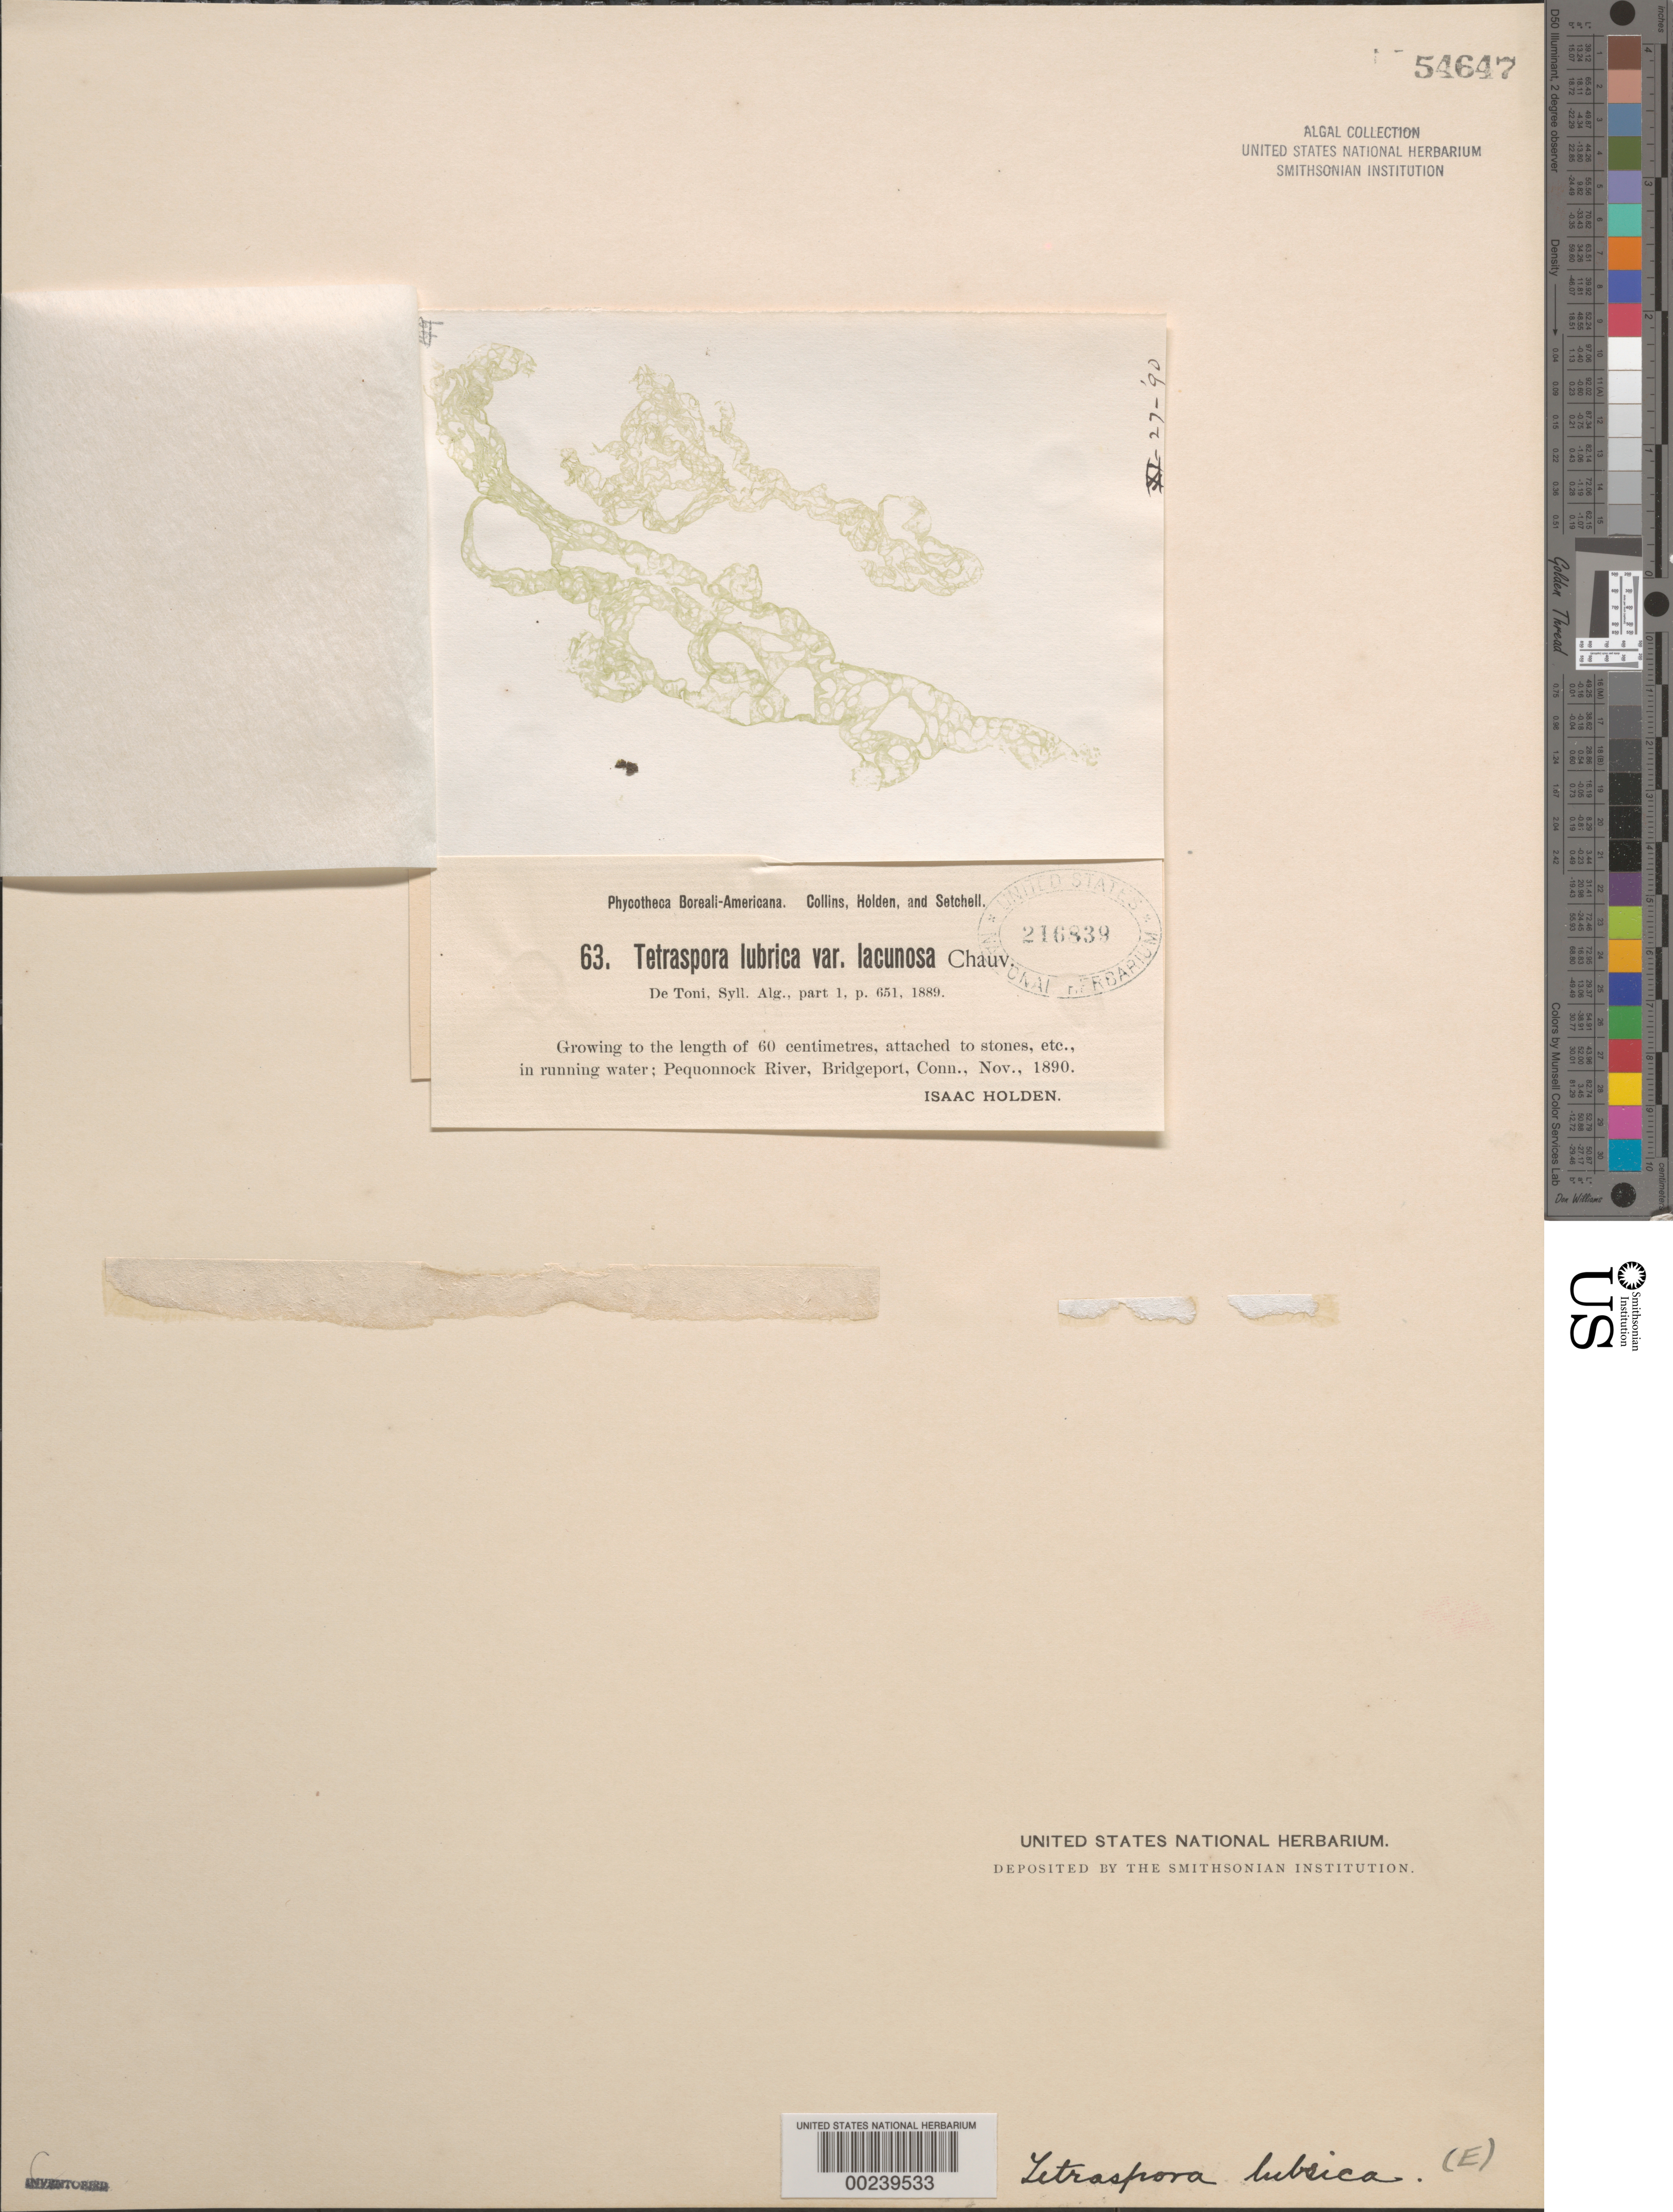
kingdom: Plantae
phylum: Chlorophyta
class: Chlorophyceae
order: Tetrasporales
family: Tetrasporaceae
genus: Tetraspora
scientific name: Tetraspora lubrica var. lacunosa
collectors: I. Holden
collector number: PB-A 63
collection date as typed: Nov 1890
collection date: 1890-11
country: United States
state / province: Connecticut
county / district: Fairfield County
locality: Bridgeport, Pequonnock River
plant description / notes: Collins, Holden & Setchell, Phycotheca Boreali-Americana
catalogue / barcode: US 54647